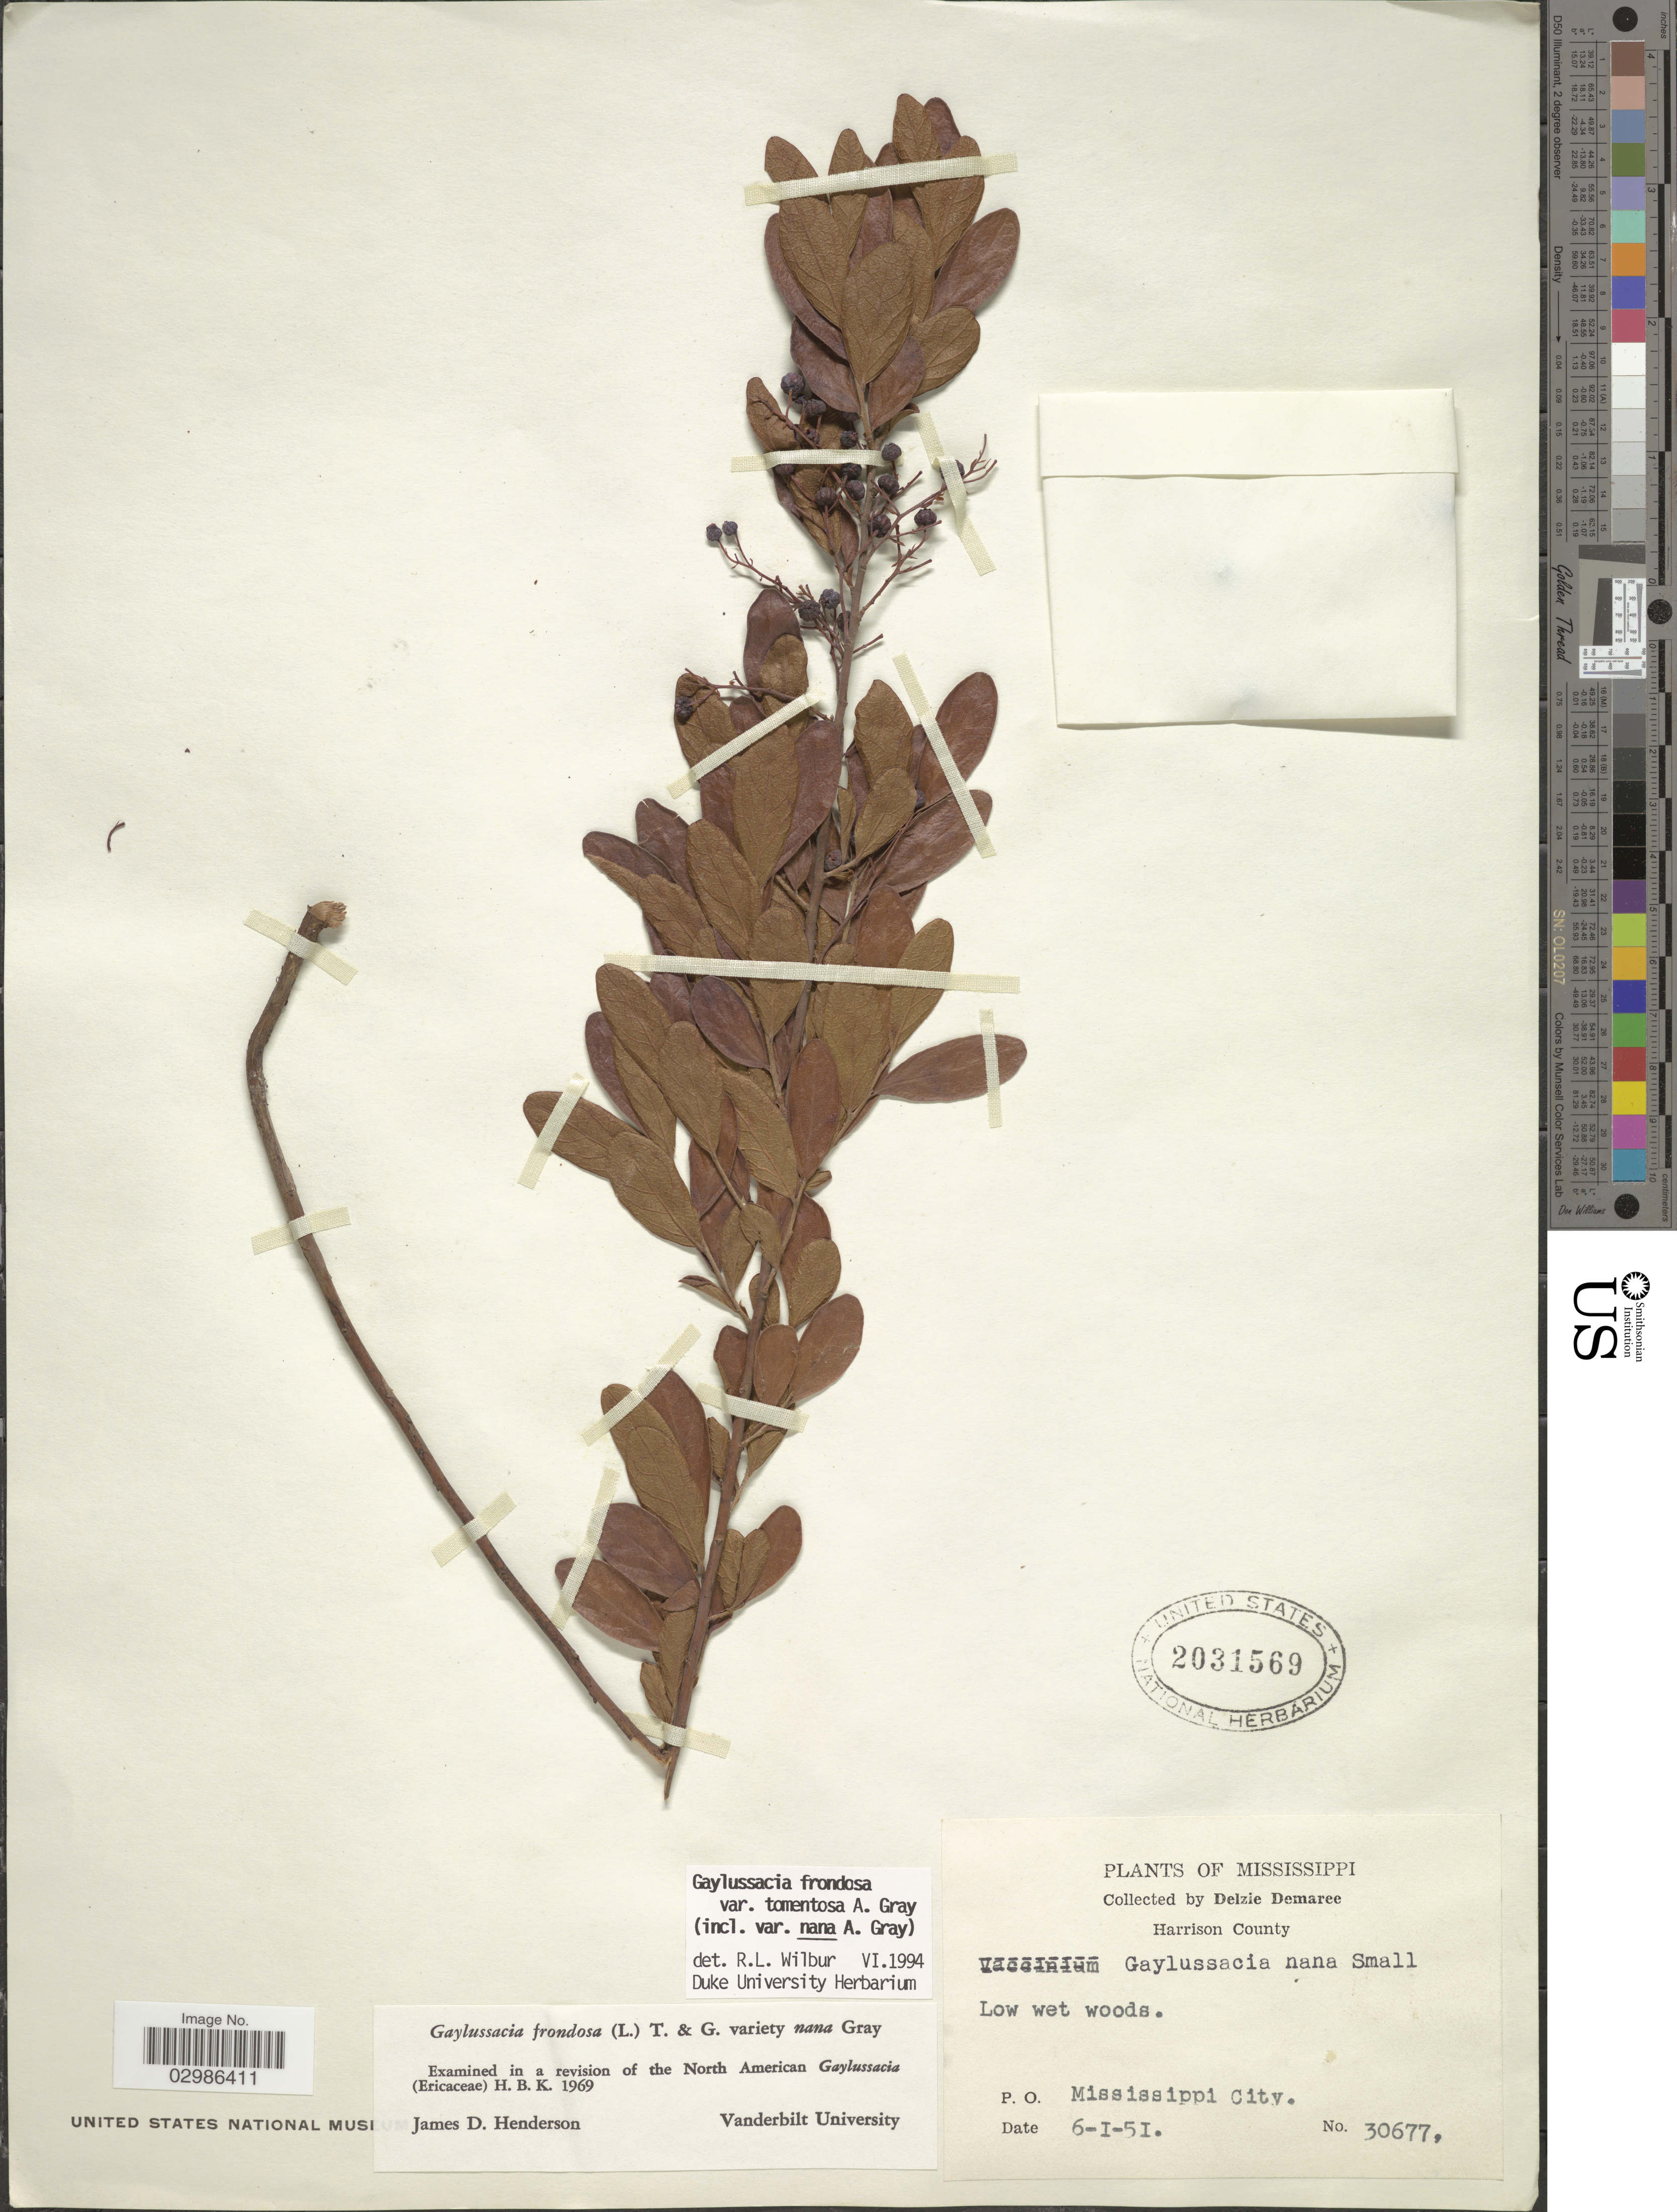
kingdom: Plantae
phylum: Tracheophyta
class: Magnoliopsida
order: Ericales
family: Ericaceae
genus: Gaylussacia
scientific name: Gaylussacia frondosa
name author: (L.) Torr. & A. Gray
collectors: D. Demaree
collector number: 30677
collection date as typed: Transcribed d/m/y: 1/6/51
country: United States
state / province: Mississippi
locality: Harrison County, P.O. Mississippi City.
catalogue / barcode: US 2031569